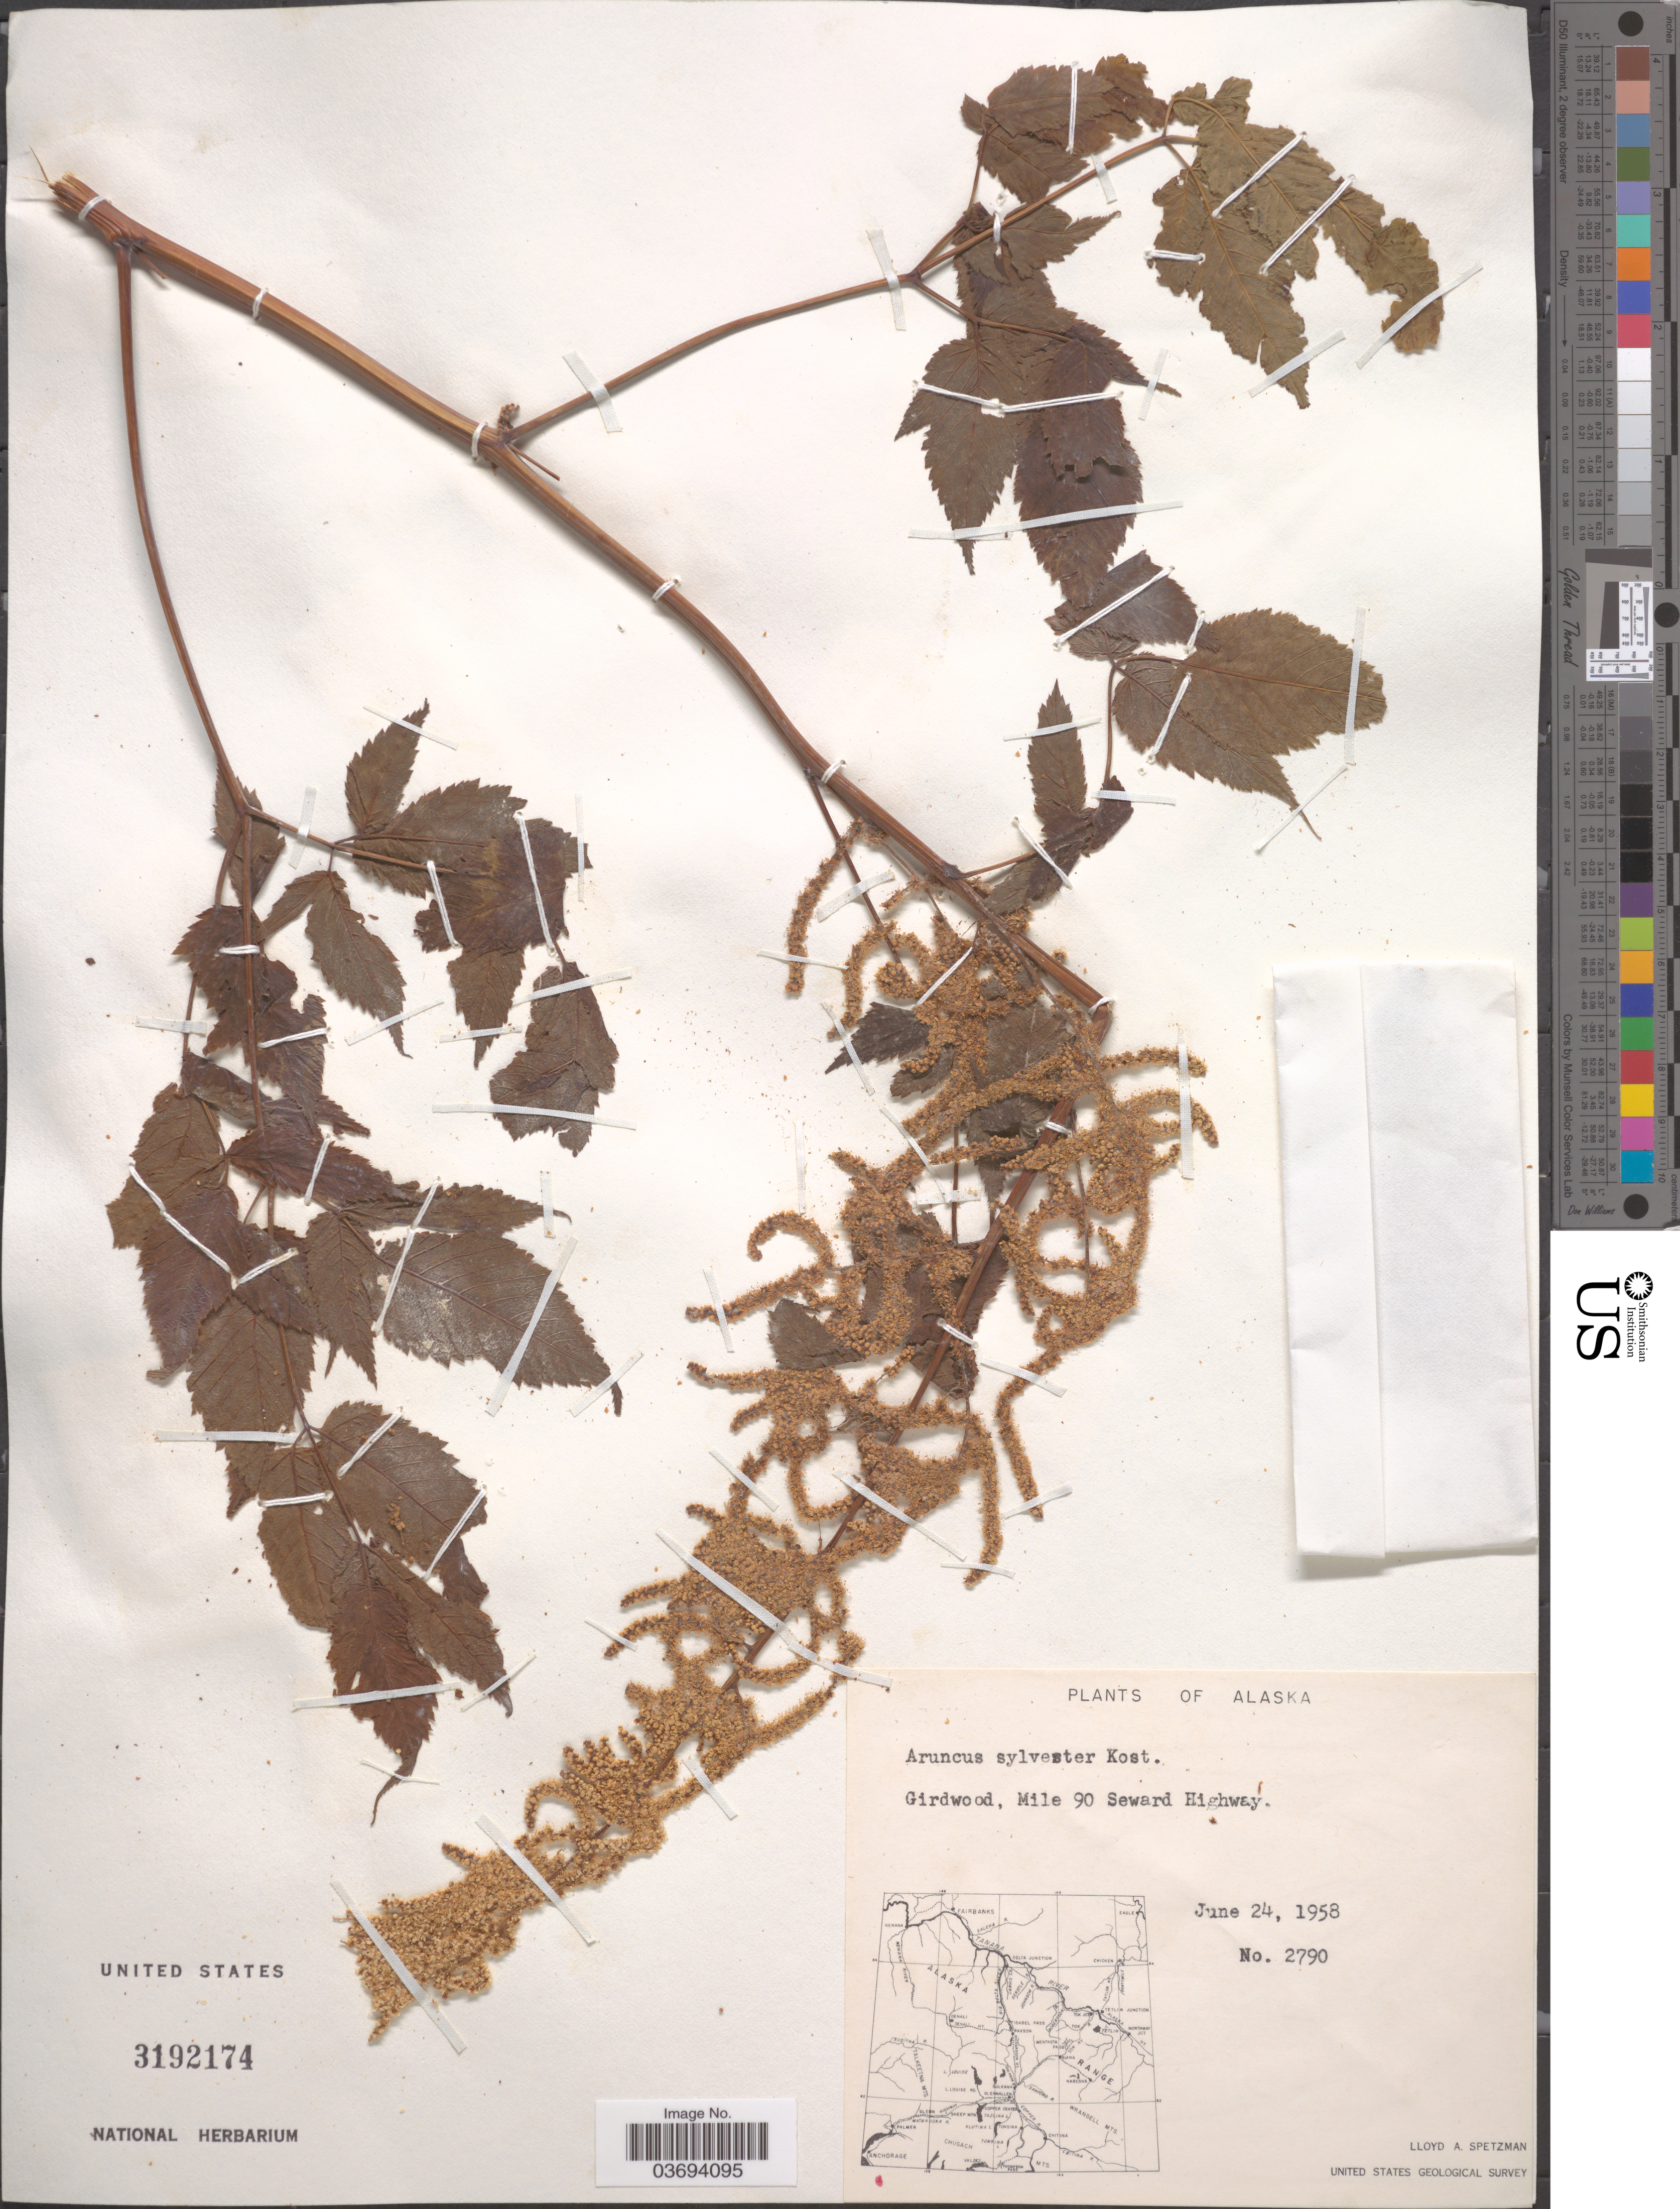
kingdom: Plantae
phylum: Tracheophyta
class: Magnoliopsida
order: Rosales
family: Rosaceae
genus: Aruncus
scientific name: Aruncus dioicus var. acuminatus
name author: (Rydb.) H. Hara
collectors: L. Spetzman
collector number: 2790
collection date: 1958-06-24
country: United States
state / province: Alaska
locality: Girdwood, Mile 90 Seward Highway.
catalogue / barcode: US 3192174